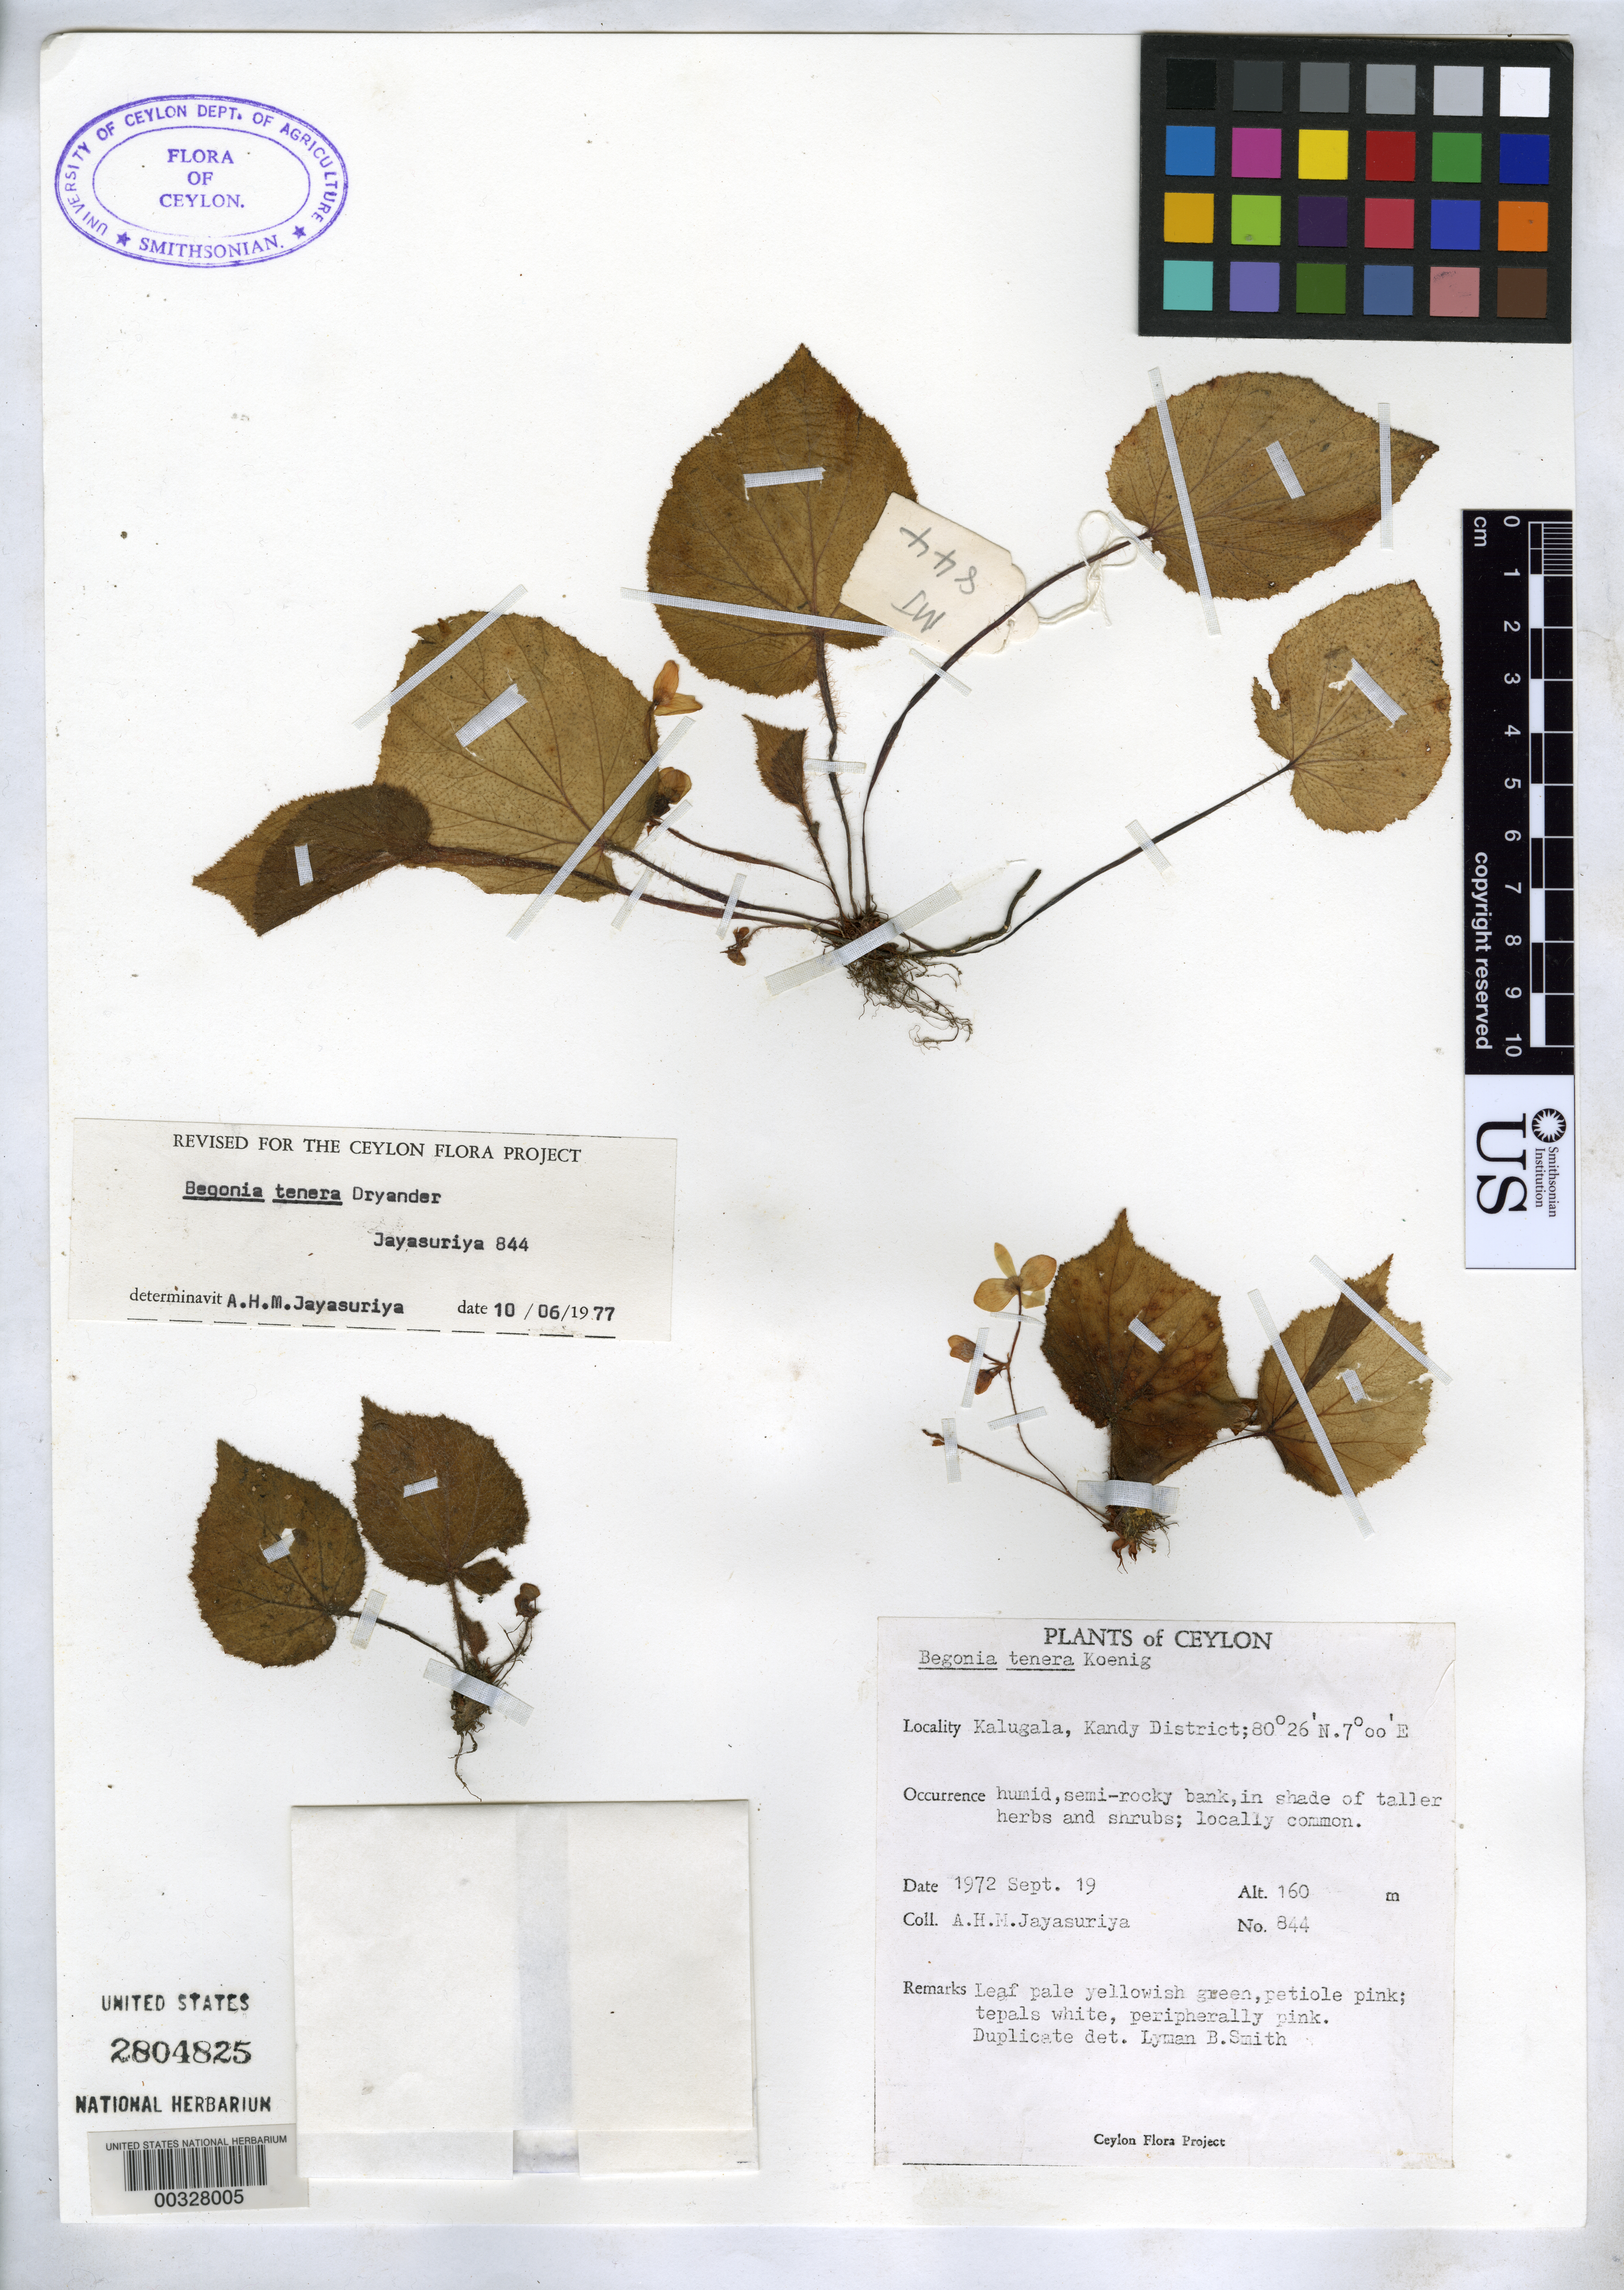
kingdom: Plantae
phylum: Tracheophyta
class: Magnoliopsida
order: Cucurbitales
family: Begoniaceae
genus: Begonia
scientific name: Begonia tenera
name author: Dryand.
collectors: A. H. Jayasuriya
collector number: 844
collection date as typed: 19 Sep 1972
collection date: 1972-09-19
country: Sri Lanka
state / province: Central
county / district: Kandy Dist.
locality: Kalugala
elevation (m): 160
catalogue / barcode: US 2804825